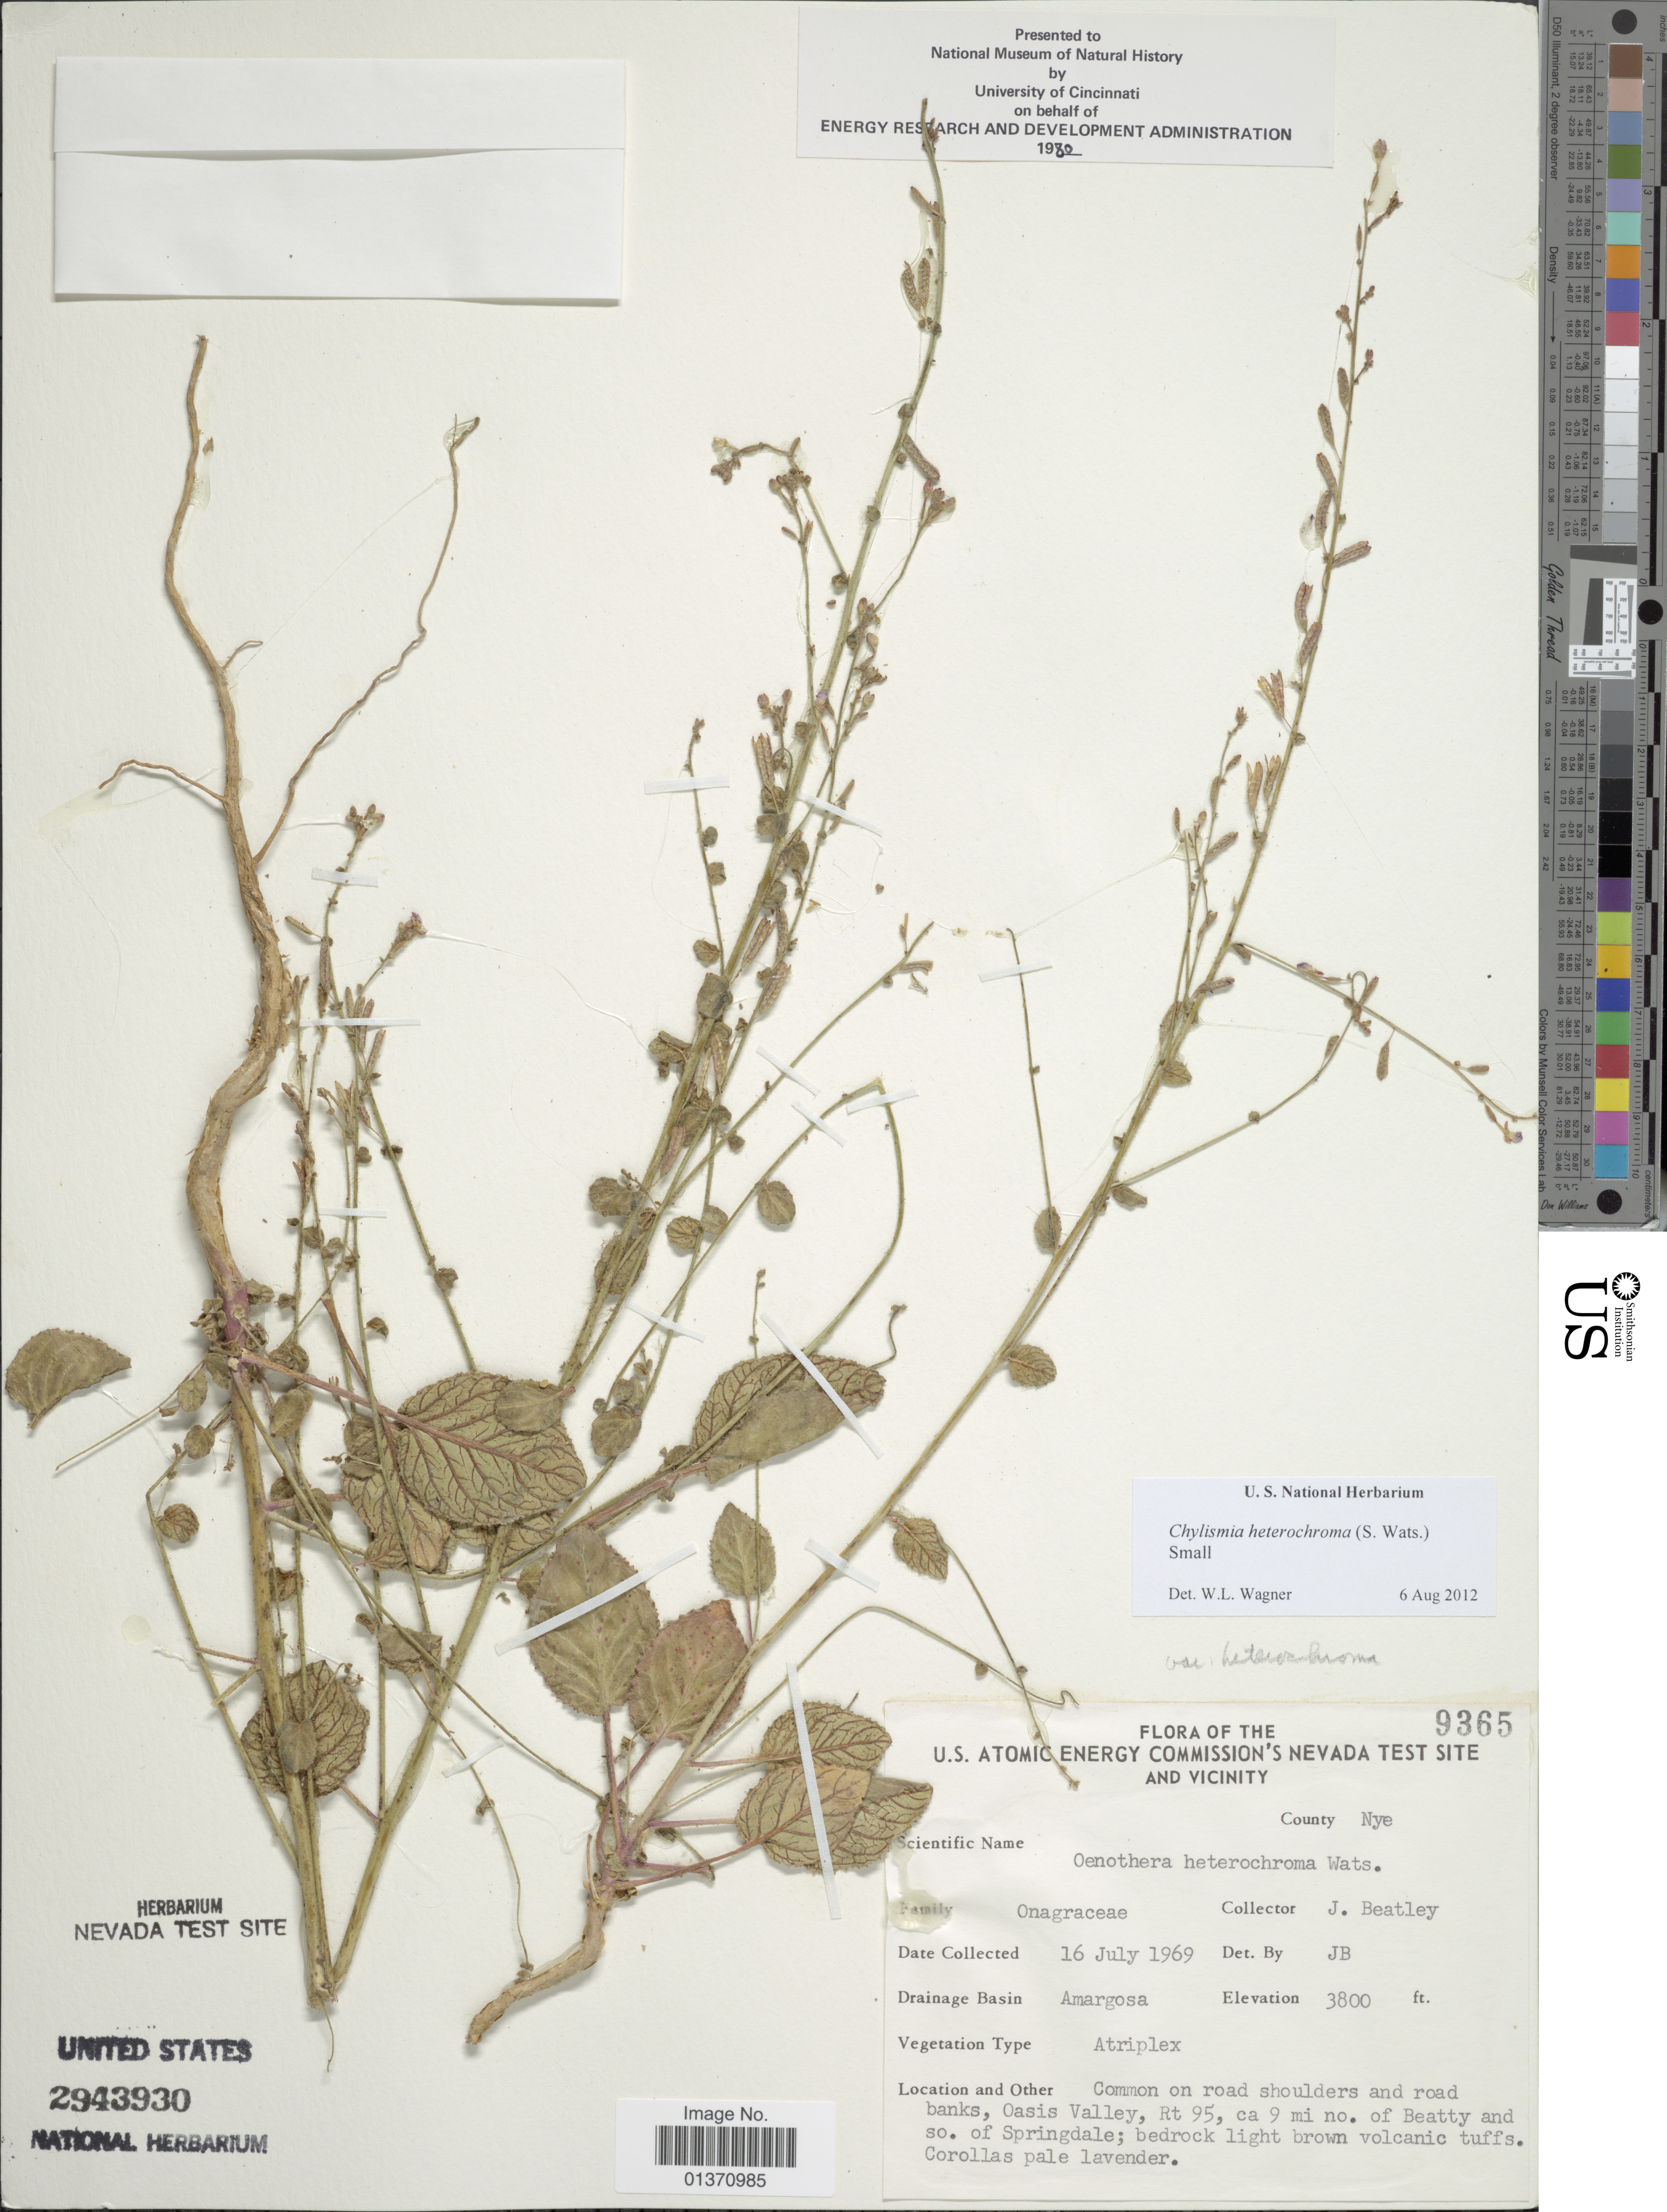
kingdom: Plantae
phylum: Tracheophyta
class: Magnoliopsida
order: Myrtales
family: Onagraceae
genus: Chylismia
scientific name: Chylismia heterochroma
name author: (S. Watson) Small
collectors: J. C. Beatley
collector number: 9365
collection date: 1969-07-16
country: United States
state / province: Nevada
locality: U. S. Atomic Energy Commission's Nevada Test Site and Vicinity, Amargosa, common on road shoulders and road banks, Oasis Valley, Rt 95, ca 9 mi no. of Beatty and so. of Springdale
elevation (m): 1158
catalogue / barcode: US 2943930